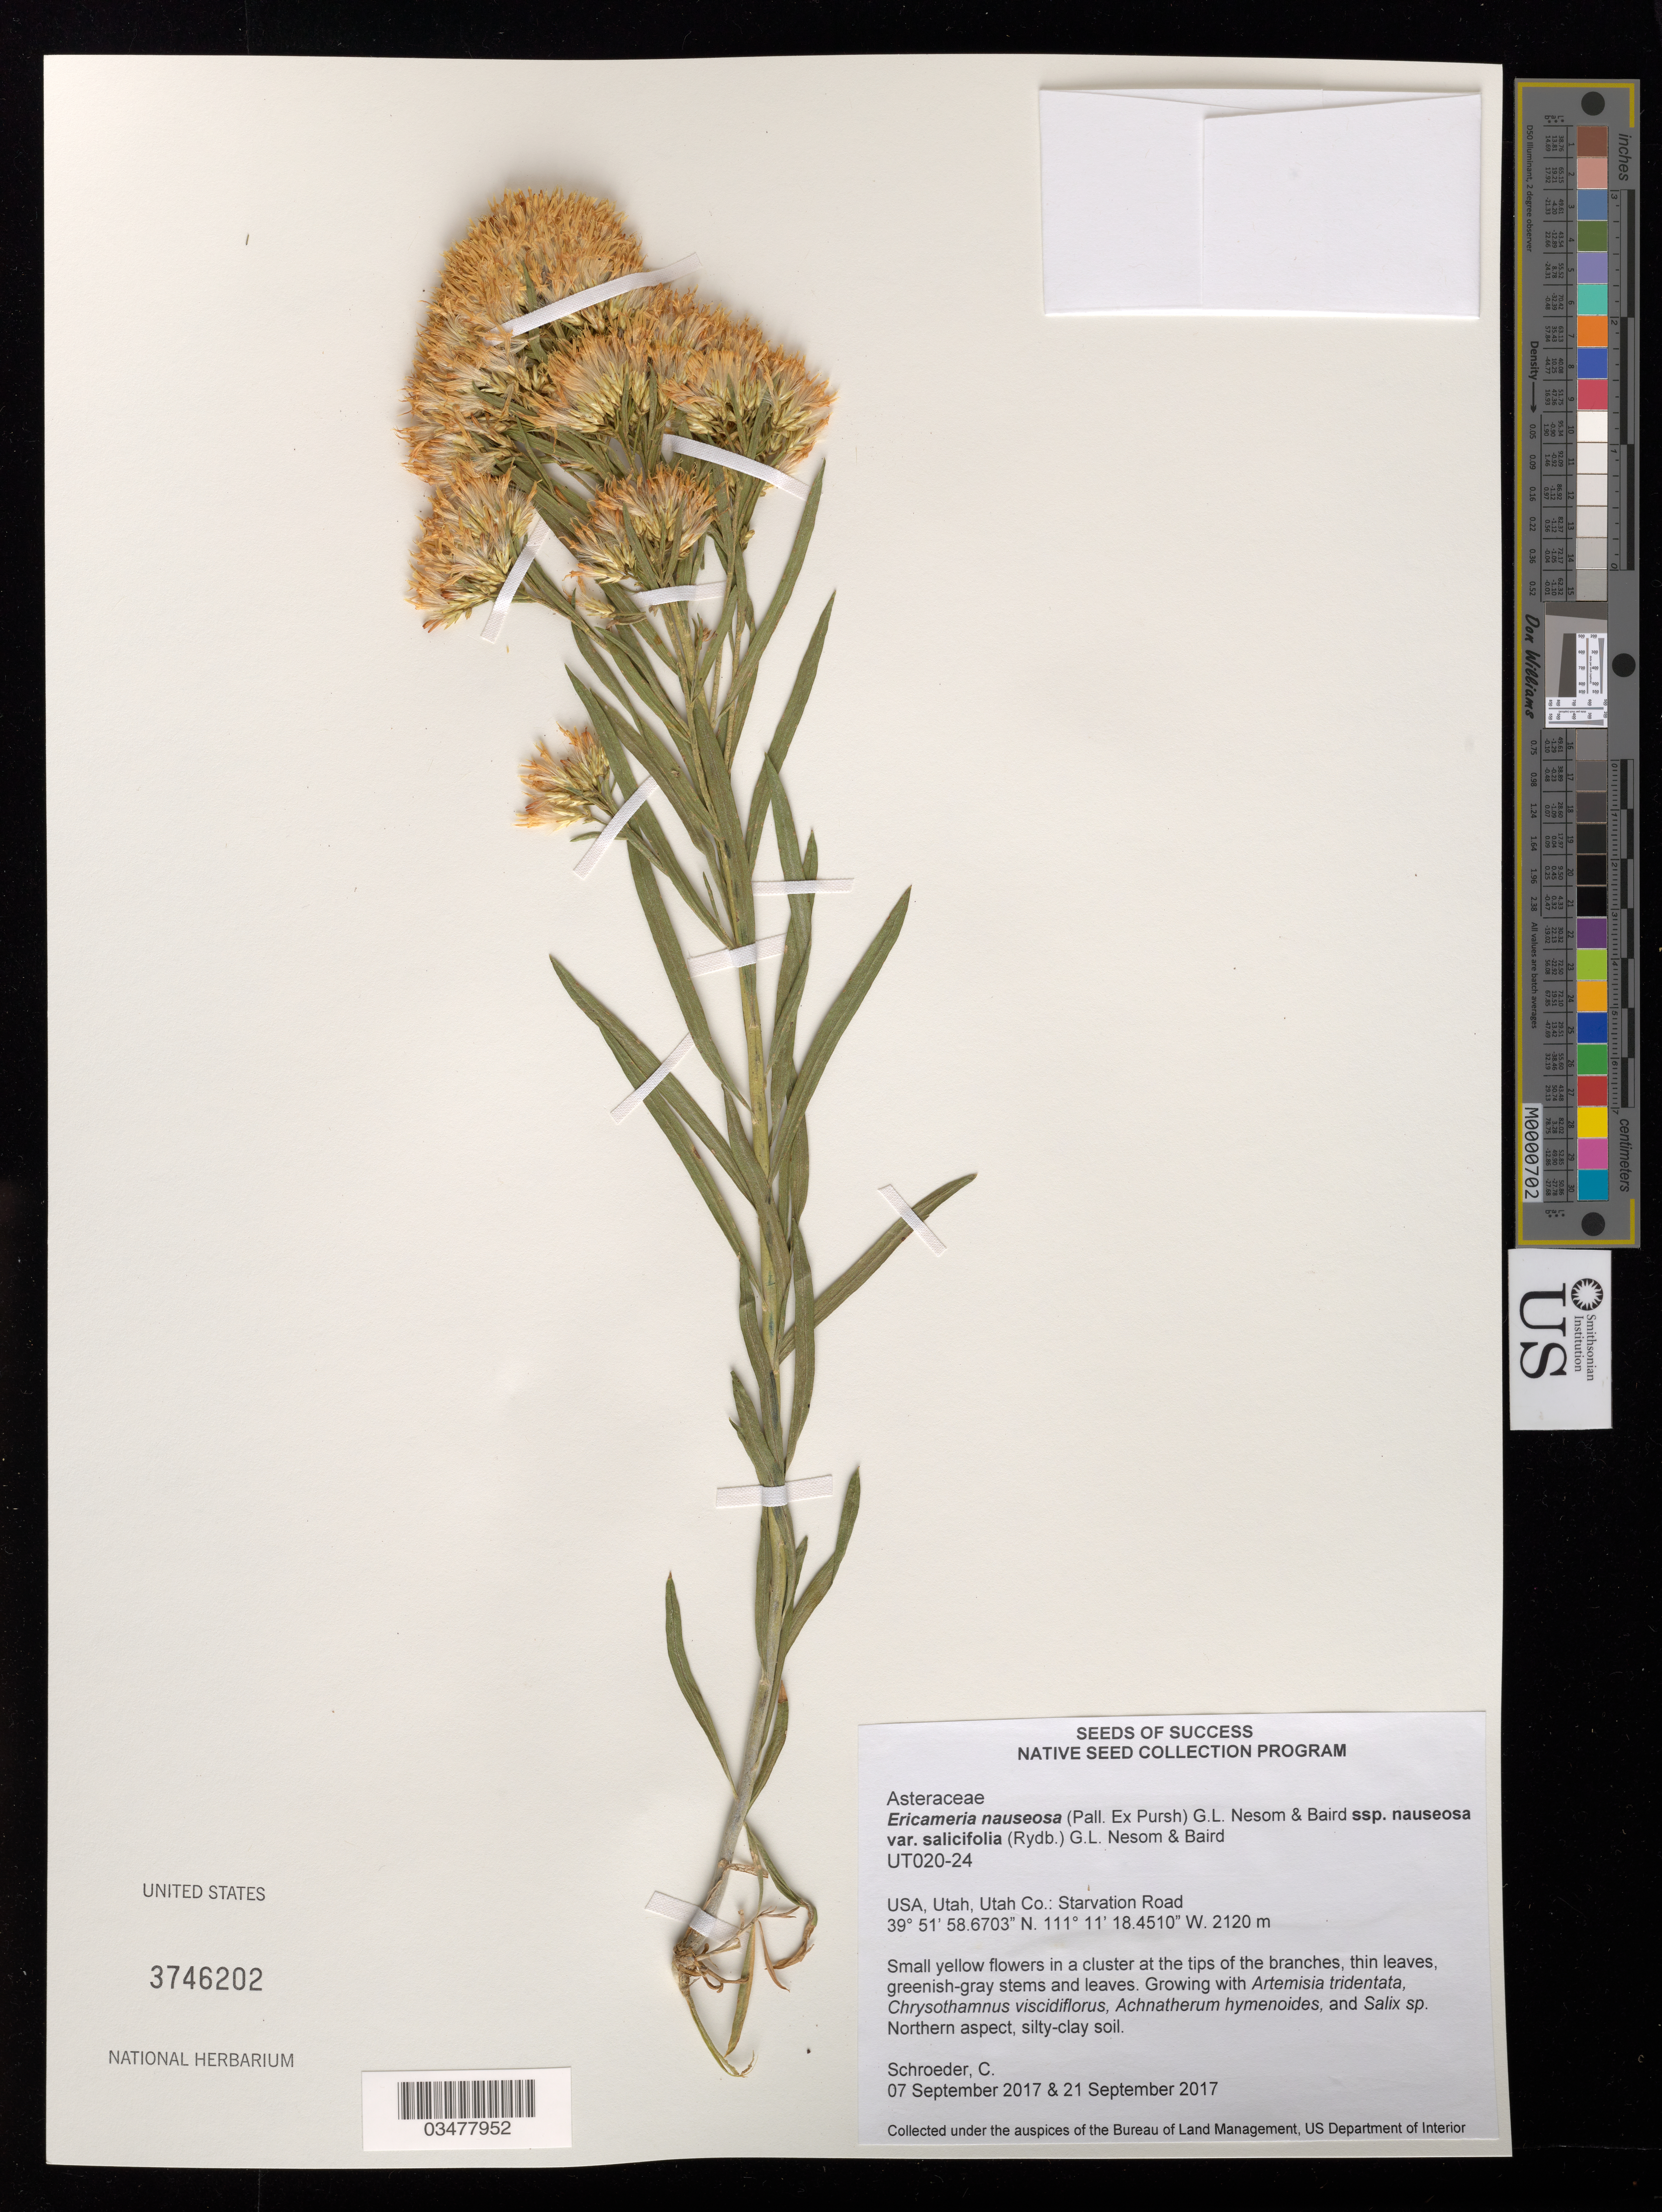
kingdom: Plantae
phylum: Tracheophyta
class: Magnoliopsida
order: Asterales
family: Asteraceae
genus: Ericameria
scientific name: Ericameria nauseosa var. salicifolia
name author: (Rydb.) G.L. Nesom & G.I. Baird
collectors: C. Schroeder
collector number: UT020-24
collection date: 2017-09-07,2017-09-21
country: United States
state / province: Utah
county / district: Utah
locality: Wildlife Management Area, Starvation Road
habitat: Riparian. Silty-clay soil. With Artemisia tridentata, Salix sp., Achnatherum hymenoides, etc.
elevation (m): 2120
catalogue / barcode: US 3746202